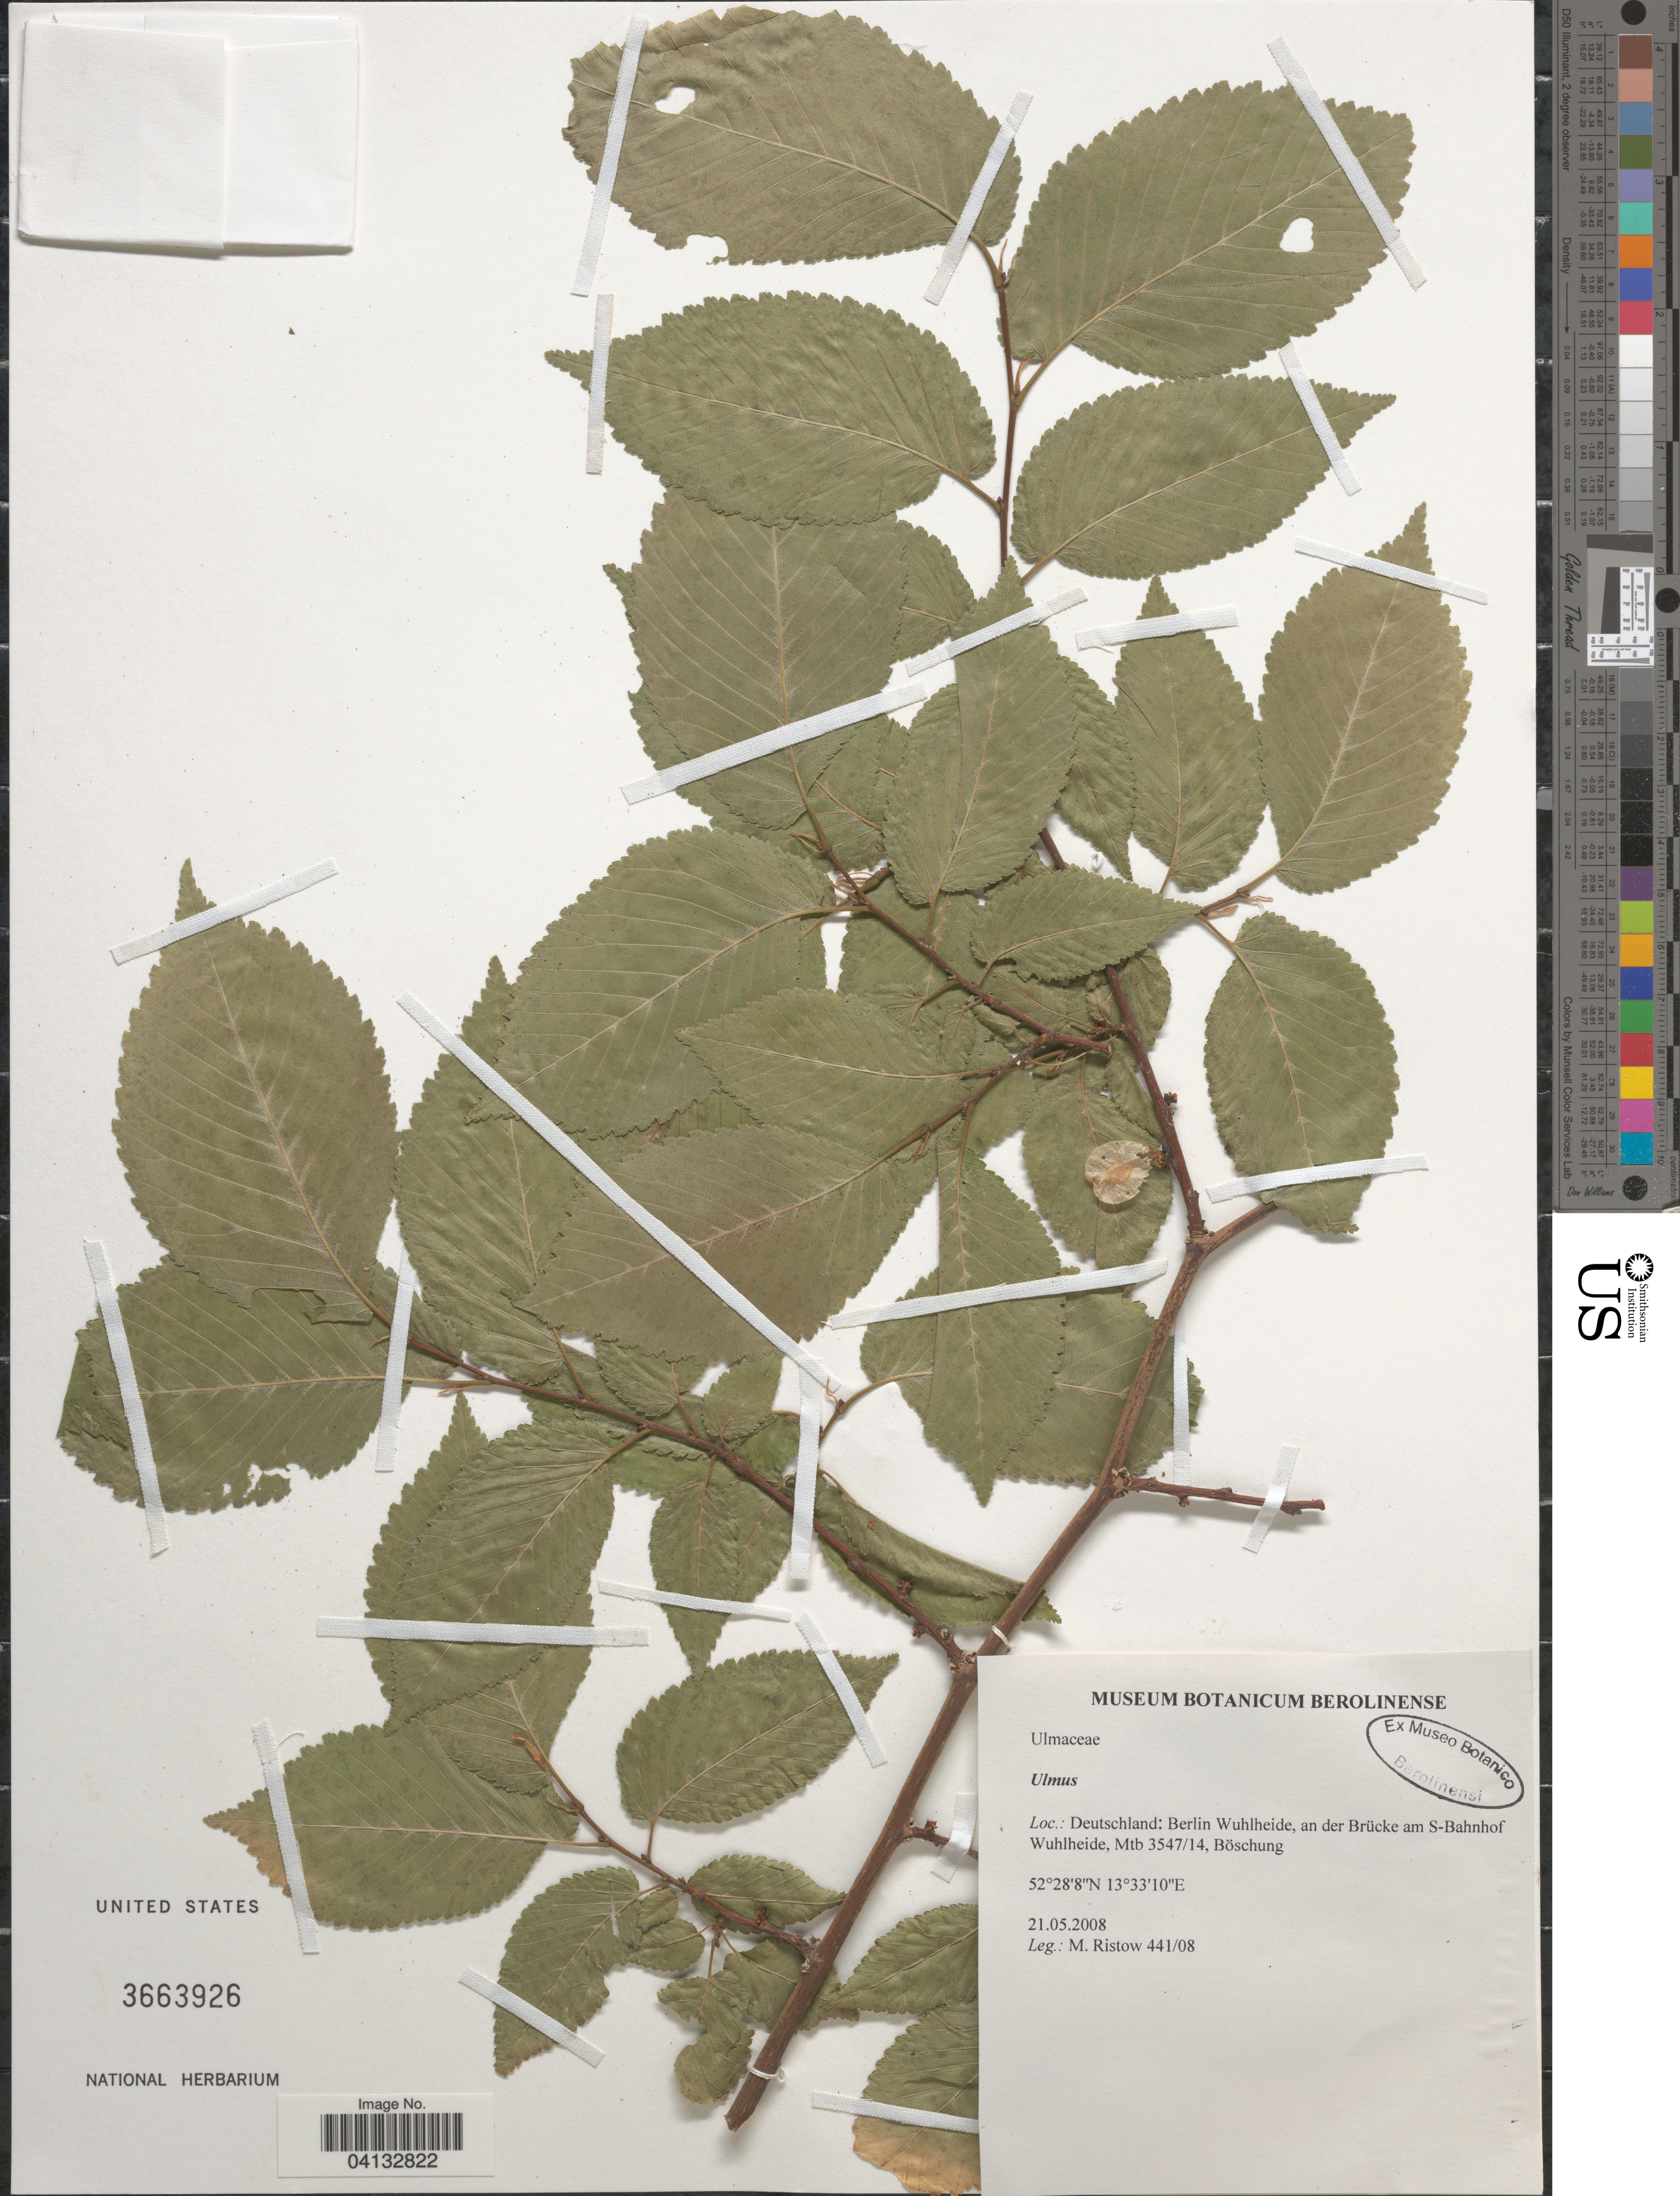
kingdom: Plantae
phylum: Tracheophyta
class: Magnoliopsida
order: Rosales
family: Ulmaceae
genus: Ulmus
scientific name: Ulmus sp.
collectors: M. Ristow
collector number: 441/08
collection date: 2008-05-21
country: Germany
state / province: Berlin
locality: Deutschland: Berlin Wuhlheide, an der Brücke am S-Bahnhof Wuhlheide, Mtb 3547/14, Böschung.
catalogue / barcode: US 3663926